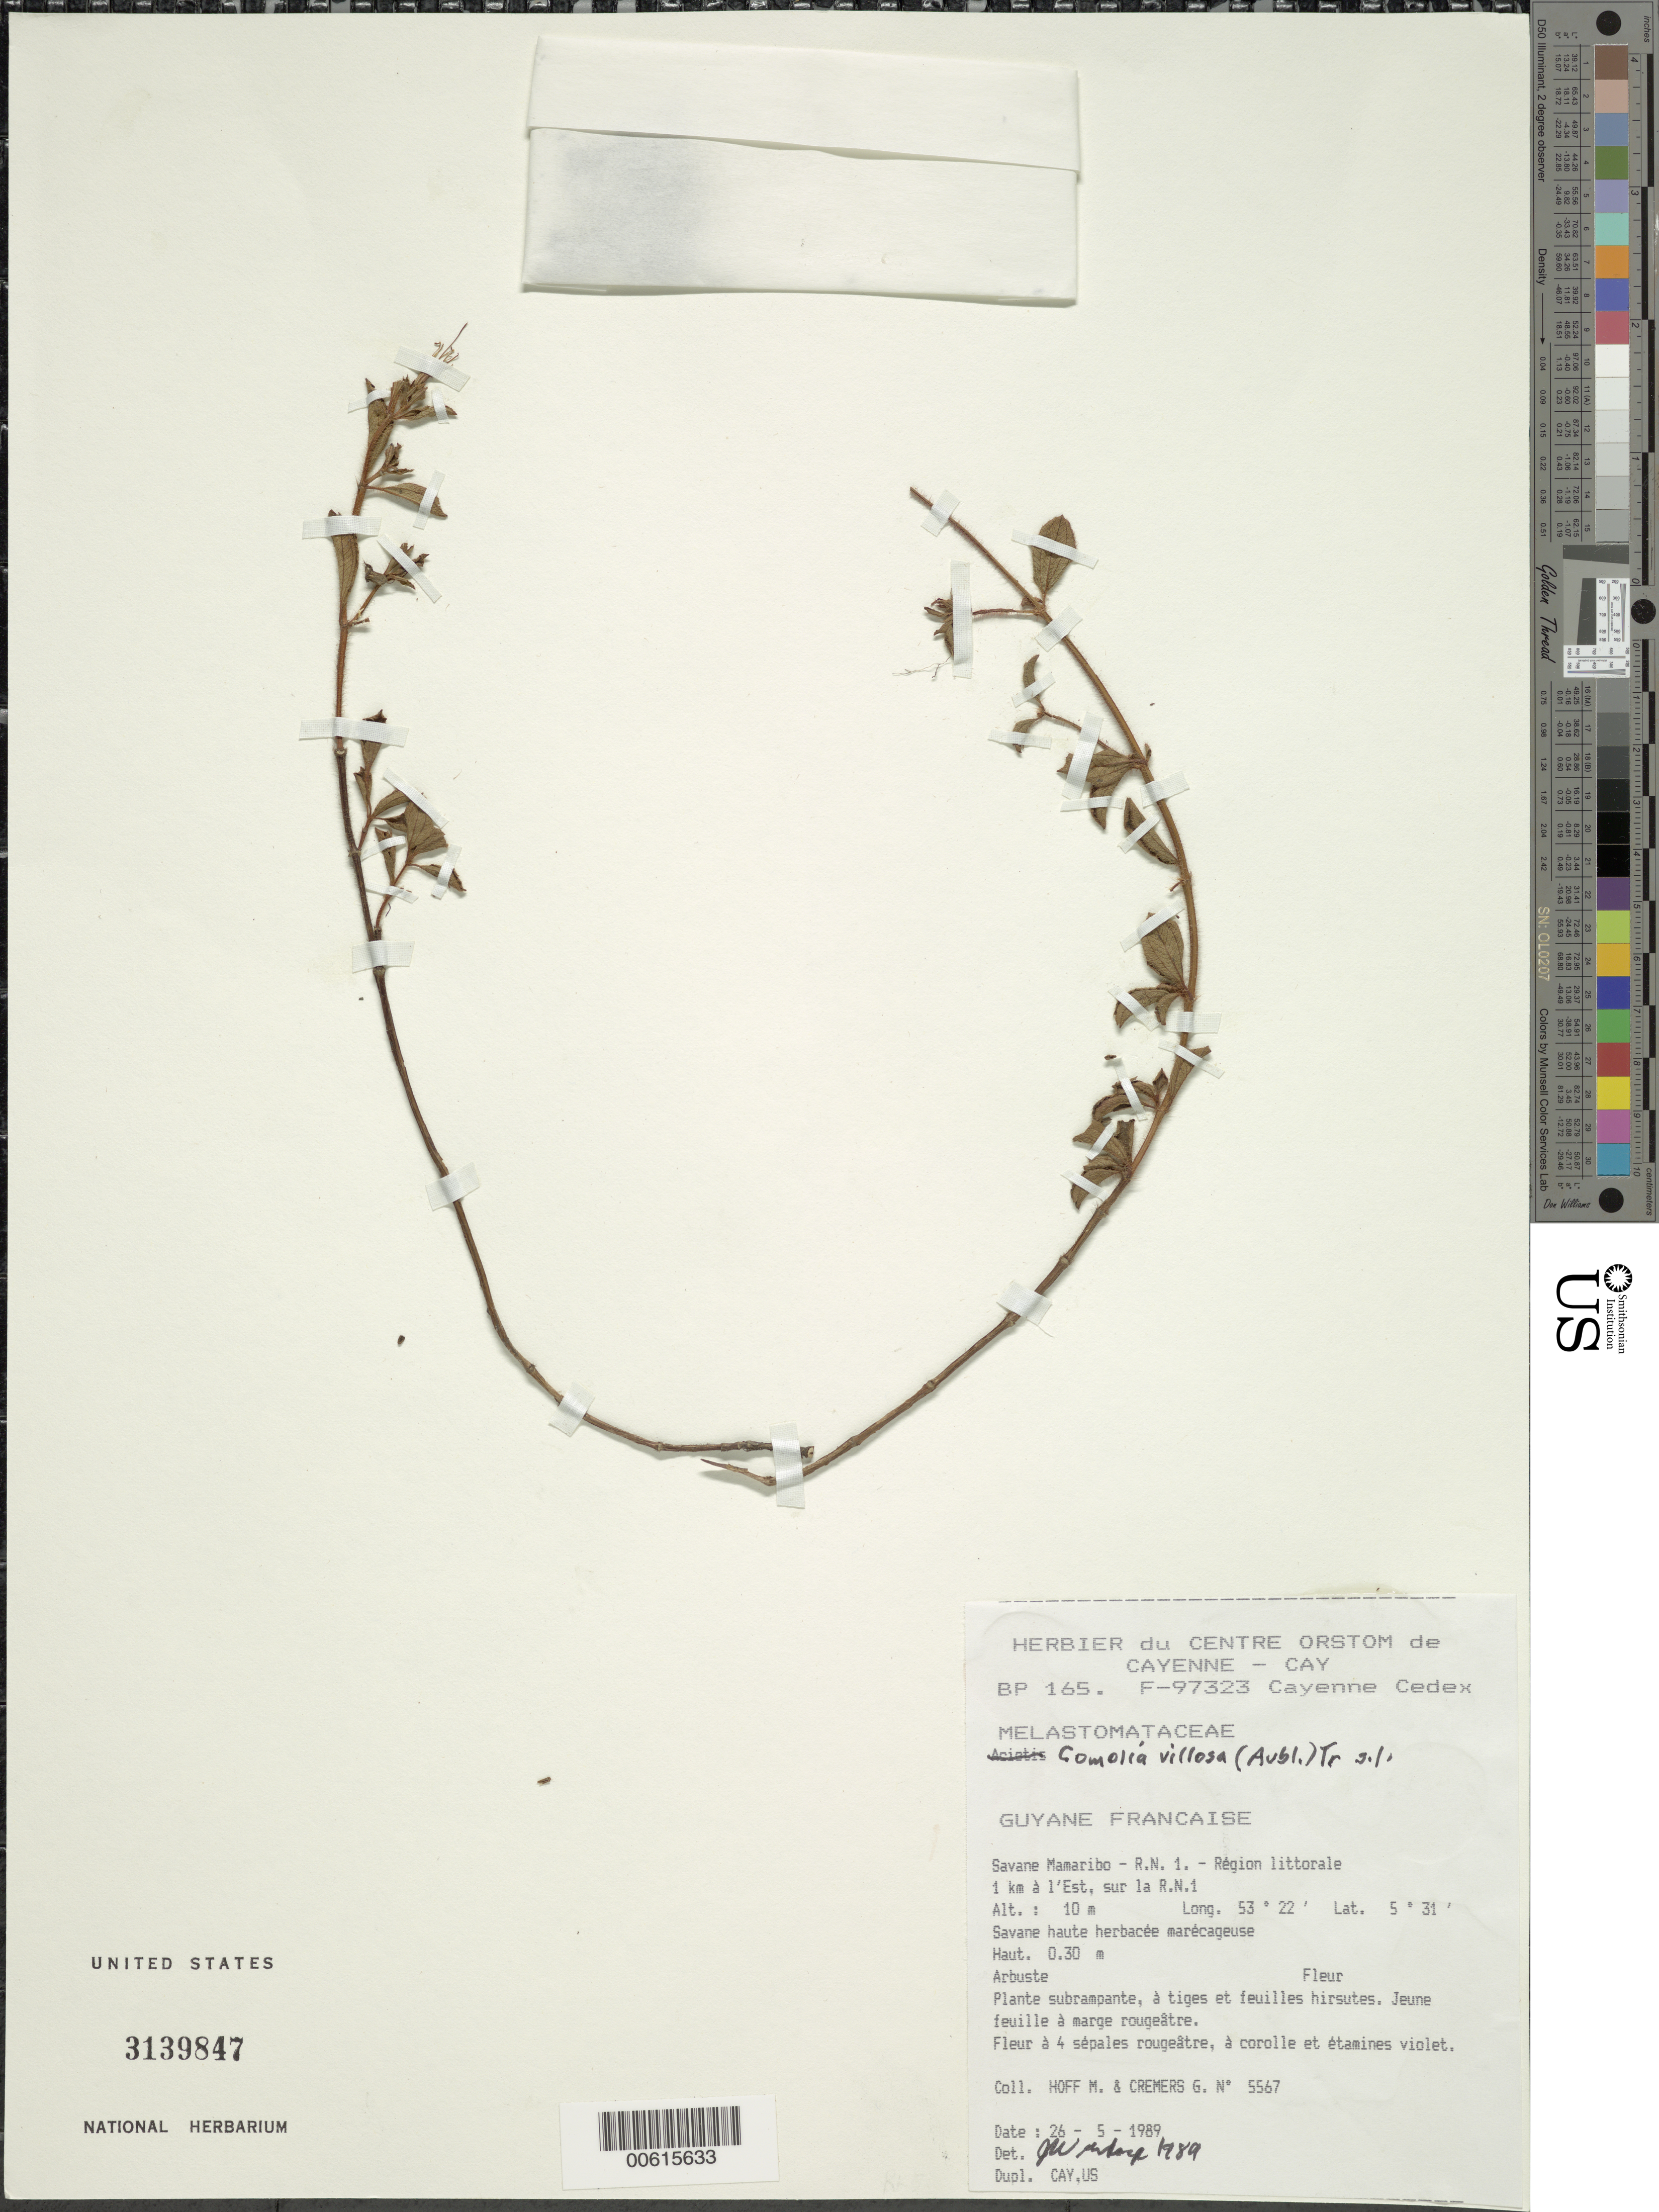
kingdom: Plantae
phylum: Tracheophyta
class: Magnoliopsida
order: Myrtales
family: Melastomataceae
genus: Comolia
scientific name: Comolia villosa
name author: (Aubl.) Triana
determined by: Nunes da Silva, Diego, (RB), Jardim Botanico do Rio de Janeiro - Herbario (BRAZIL)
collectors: M. Hoff & G. Cremers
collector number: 5567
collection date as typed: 26-May-89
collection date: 1989-05-26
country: French Guiana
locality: Savane Mamaribo, R.N. 1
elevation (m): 10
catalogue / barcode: US 3139847